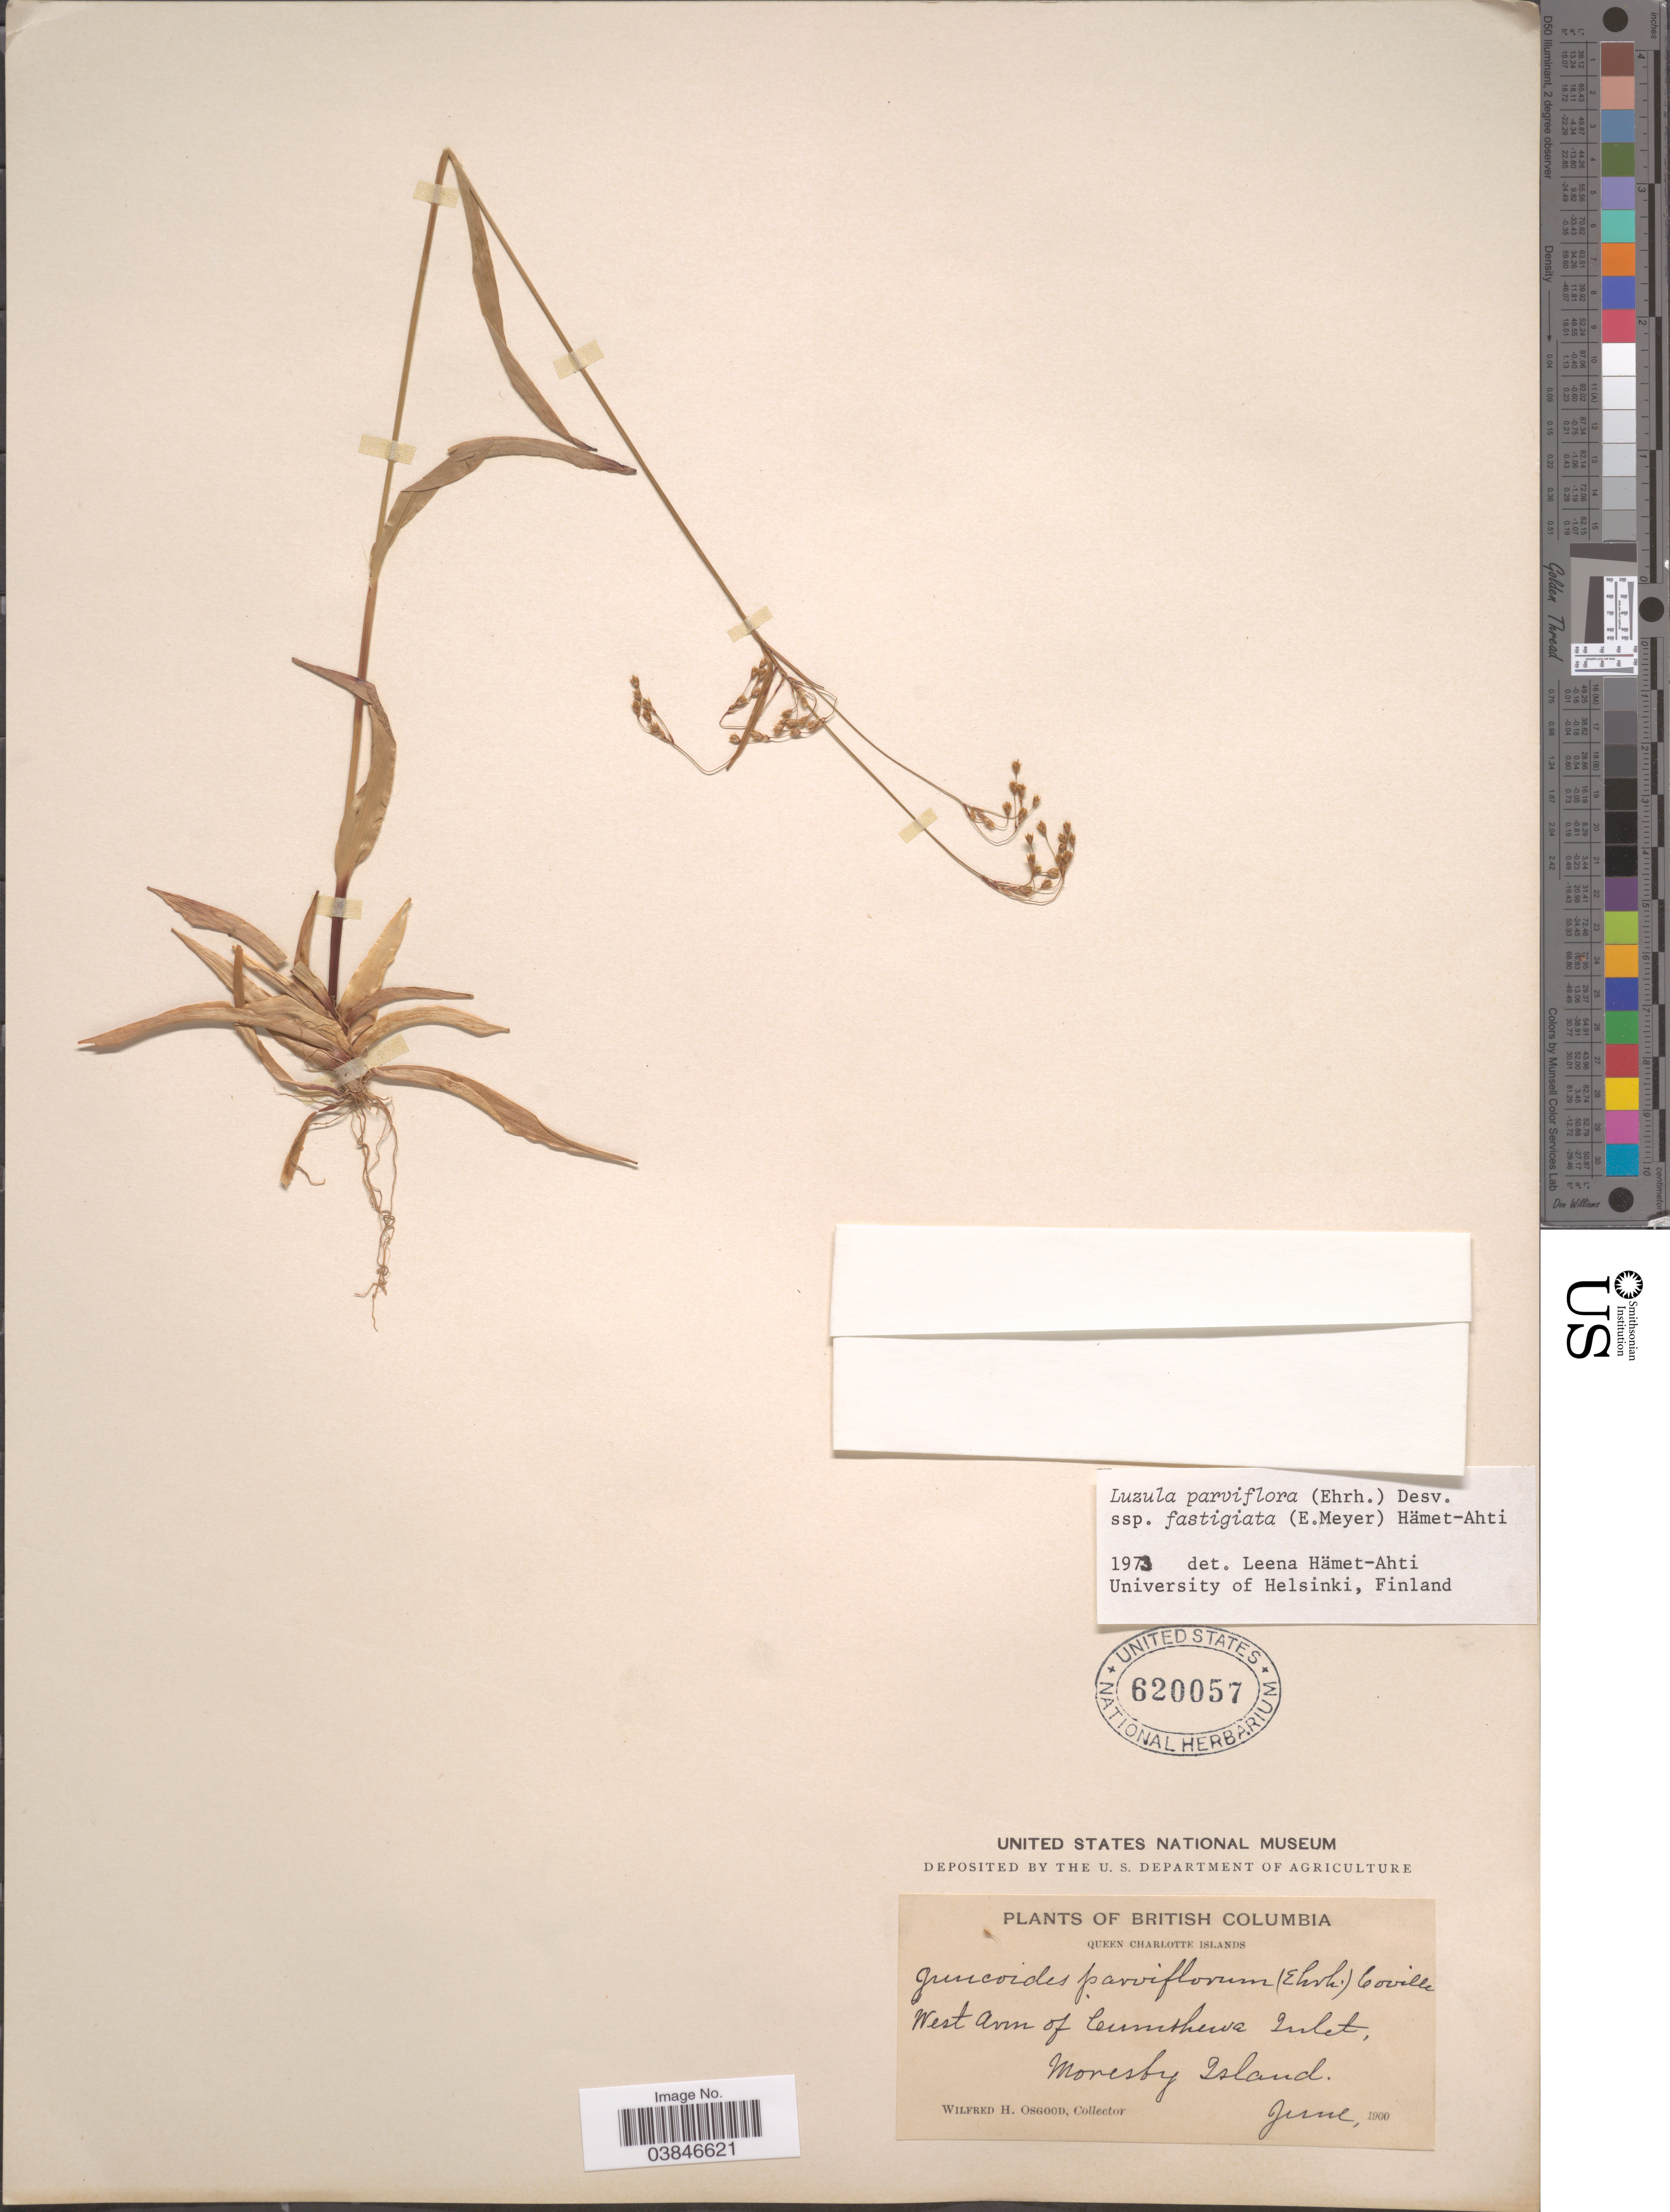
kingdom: Plantae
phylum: Tracheophyta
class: Liliopsida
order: Poales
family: Juncaceae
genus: Luzula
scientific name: Luzula parviflora subsp. fastigiata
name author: Buchenau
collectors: W. Osgood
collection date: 1900-06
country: Canada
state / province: British Columbia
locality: Queen Charlotte Islands. West Arm of Cumshewa Inlet, Moresby Island.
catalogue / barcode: US 620057